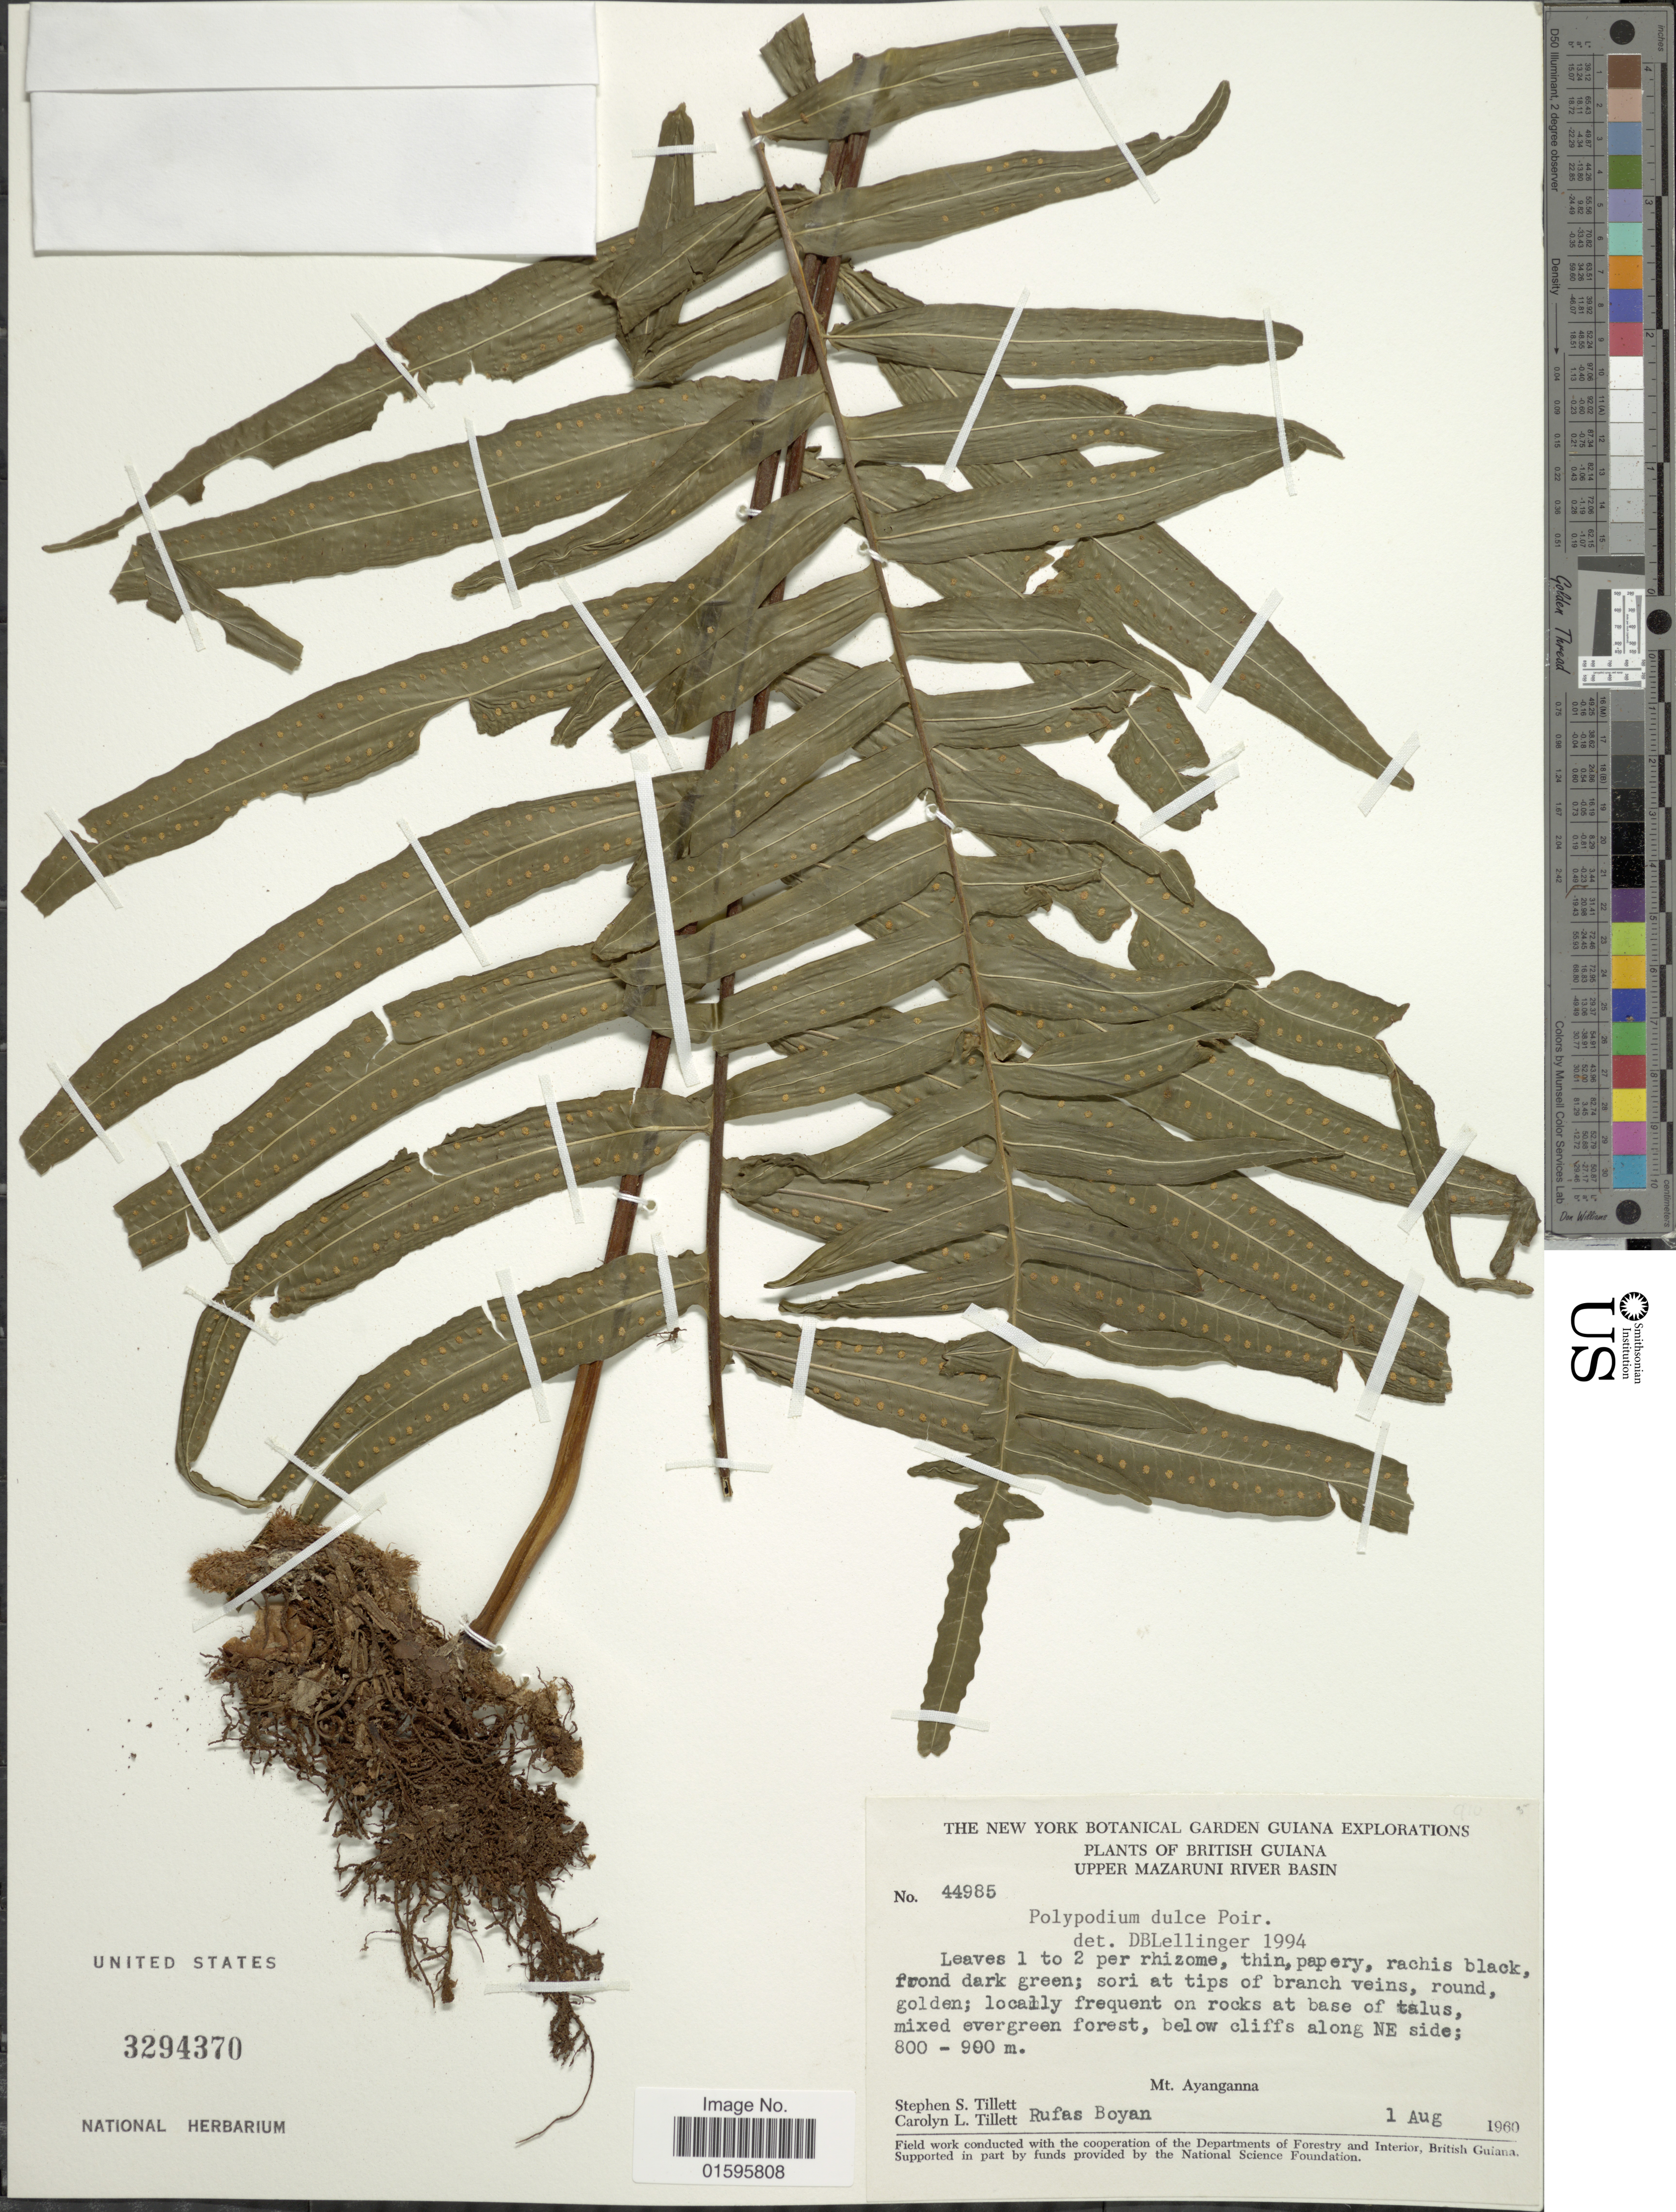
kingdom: Plantae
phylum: Tracheophyta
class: Polypodiopsida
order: Polypodiales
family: Polypodiaceae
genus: Polypodium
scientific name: Polypodium dulce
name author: Poir.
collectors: S. S. Tillett, C. L. Tillett & R. Boyan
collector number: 44985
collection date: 1960-08-01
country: Guyana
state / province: Cuyuni-Mazaruni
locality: British Guiana, upper Mazaruni River basin, Mt. Ayanganna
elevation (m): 800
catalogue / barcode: US 3294370